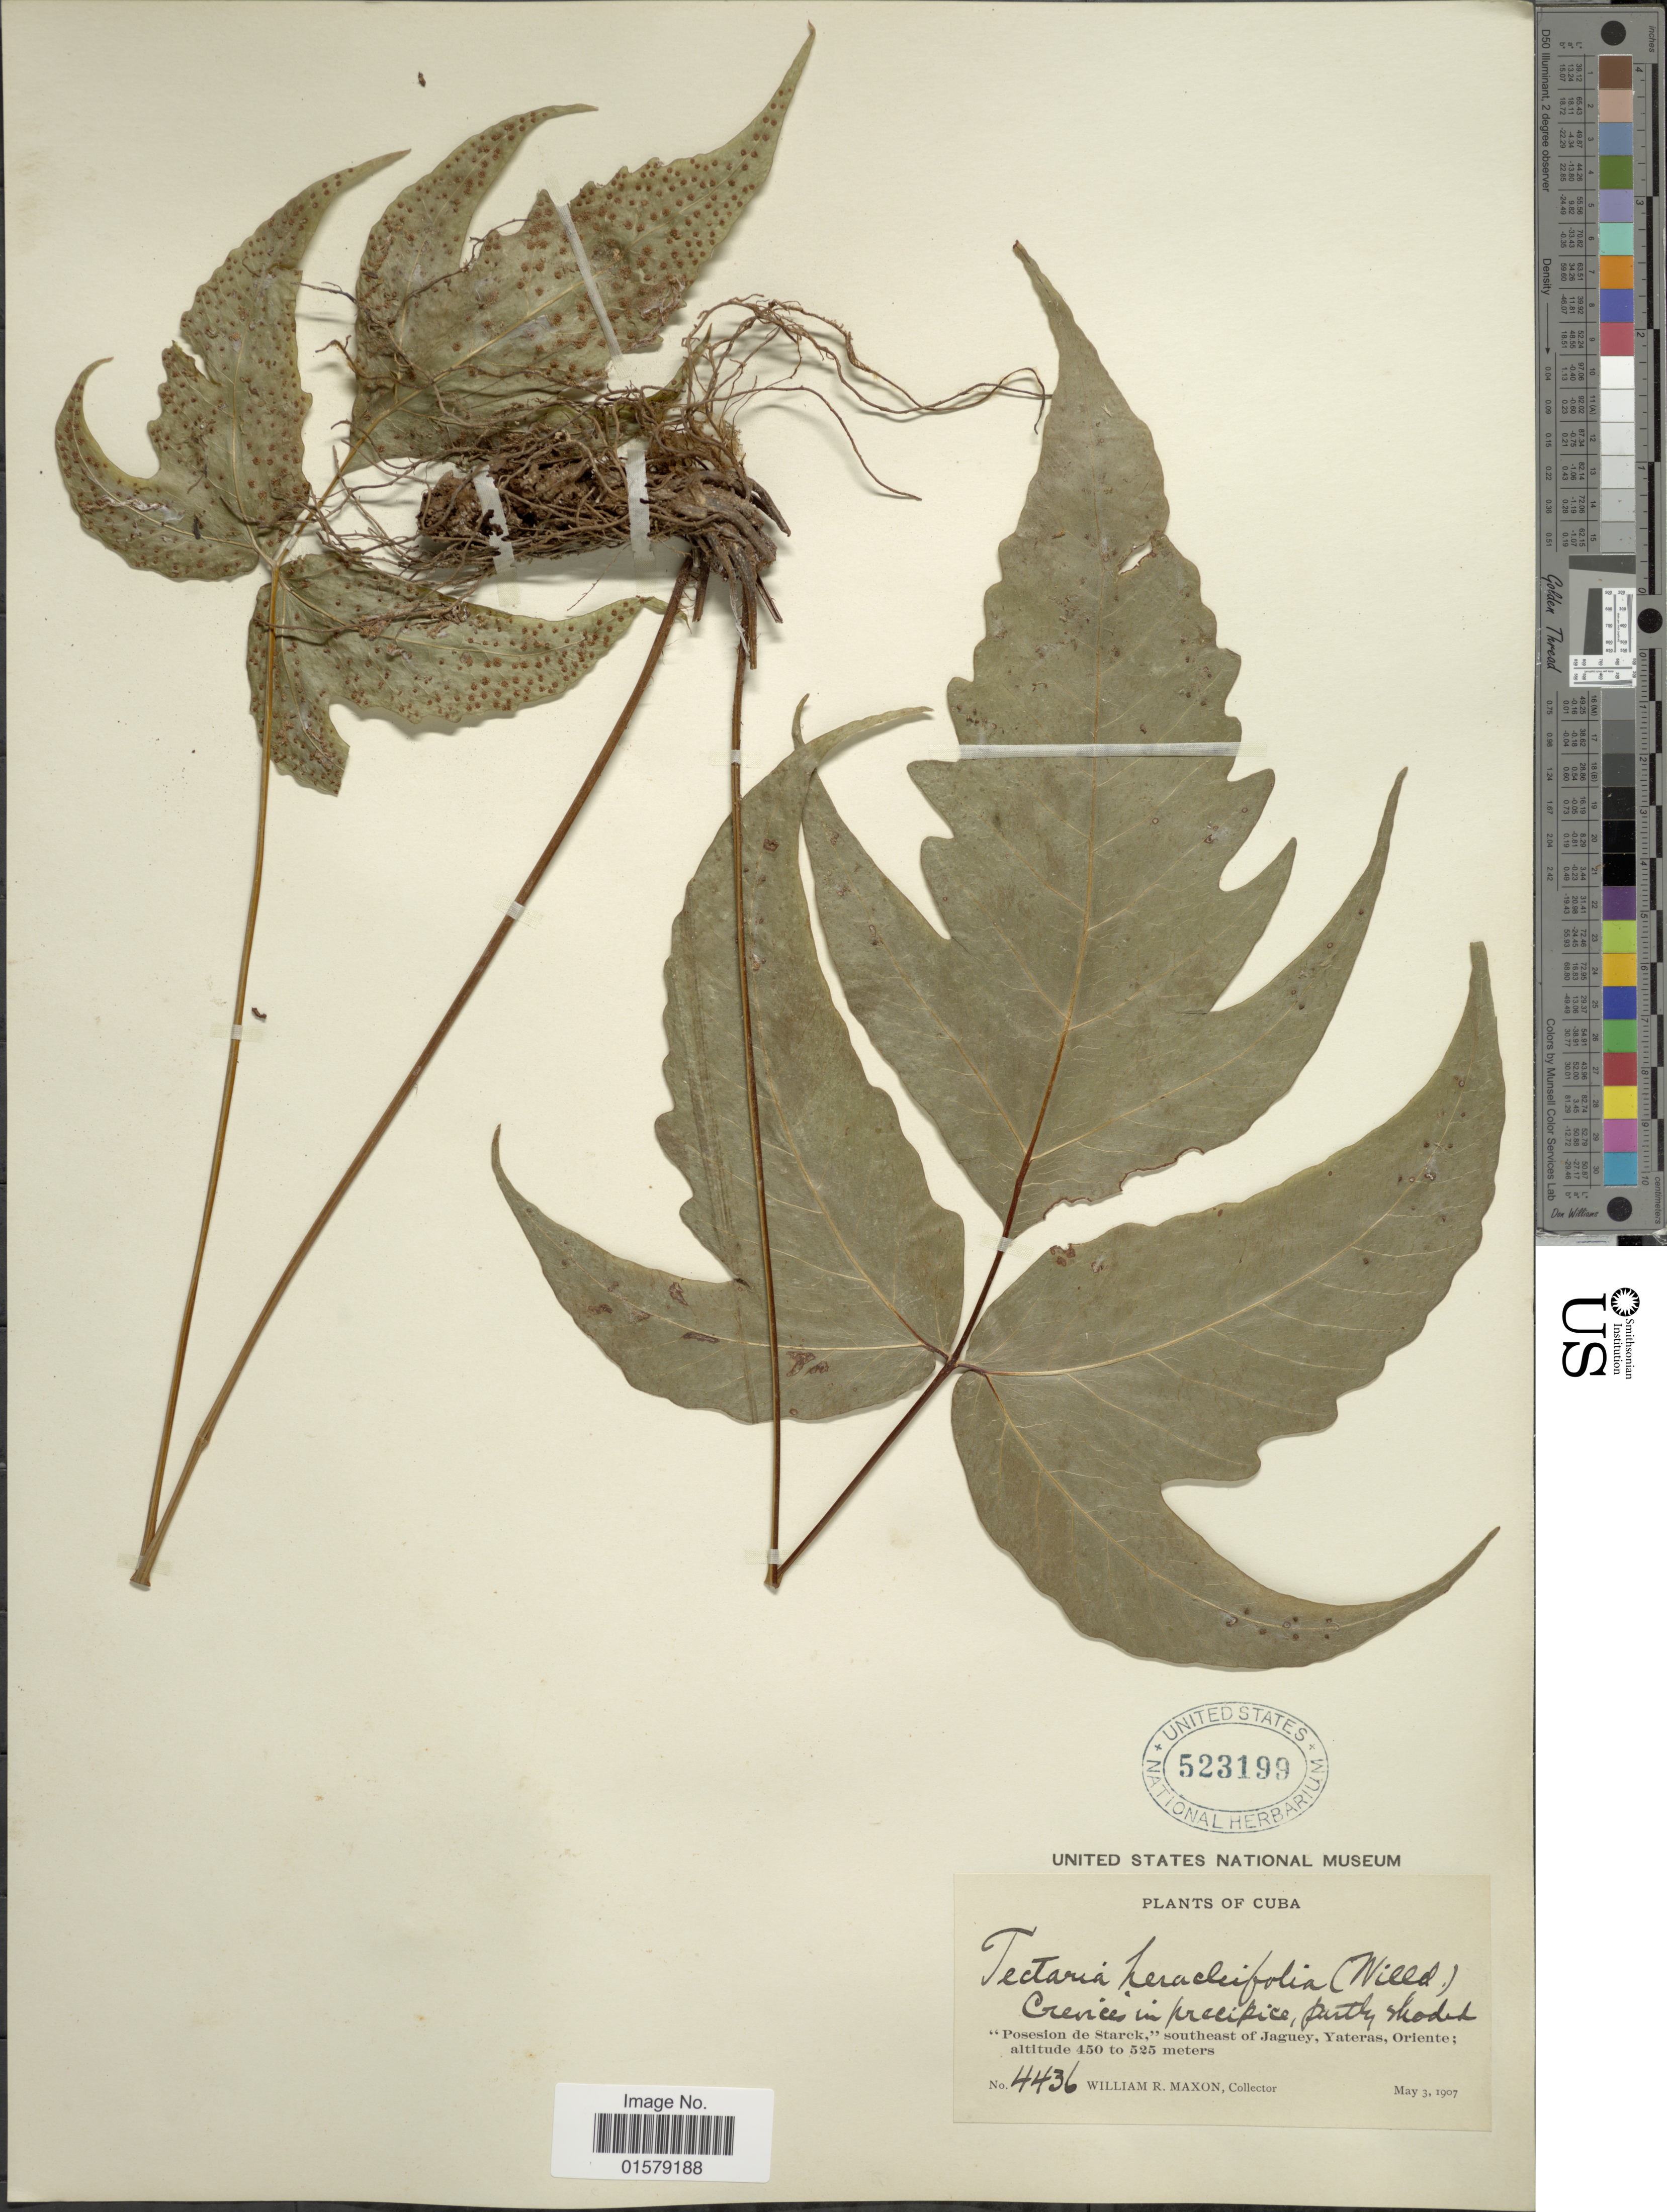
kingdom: Plantae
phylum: Tracheophyta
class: Polypodiopsida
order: Polypodiales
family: Tectariaceae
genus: Tectaria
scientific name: Tectaria heracleifolia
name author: (Willd.) Underw.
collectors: W. R. Maxon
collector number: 4436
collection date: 1907-05-03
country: Cuba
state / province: Oriente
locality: Crevices in precipice, partly shaded, "Posesion de Starck", southeast of Jaguey, Yateras.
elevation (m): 450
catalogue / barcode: US 523199